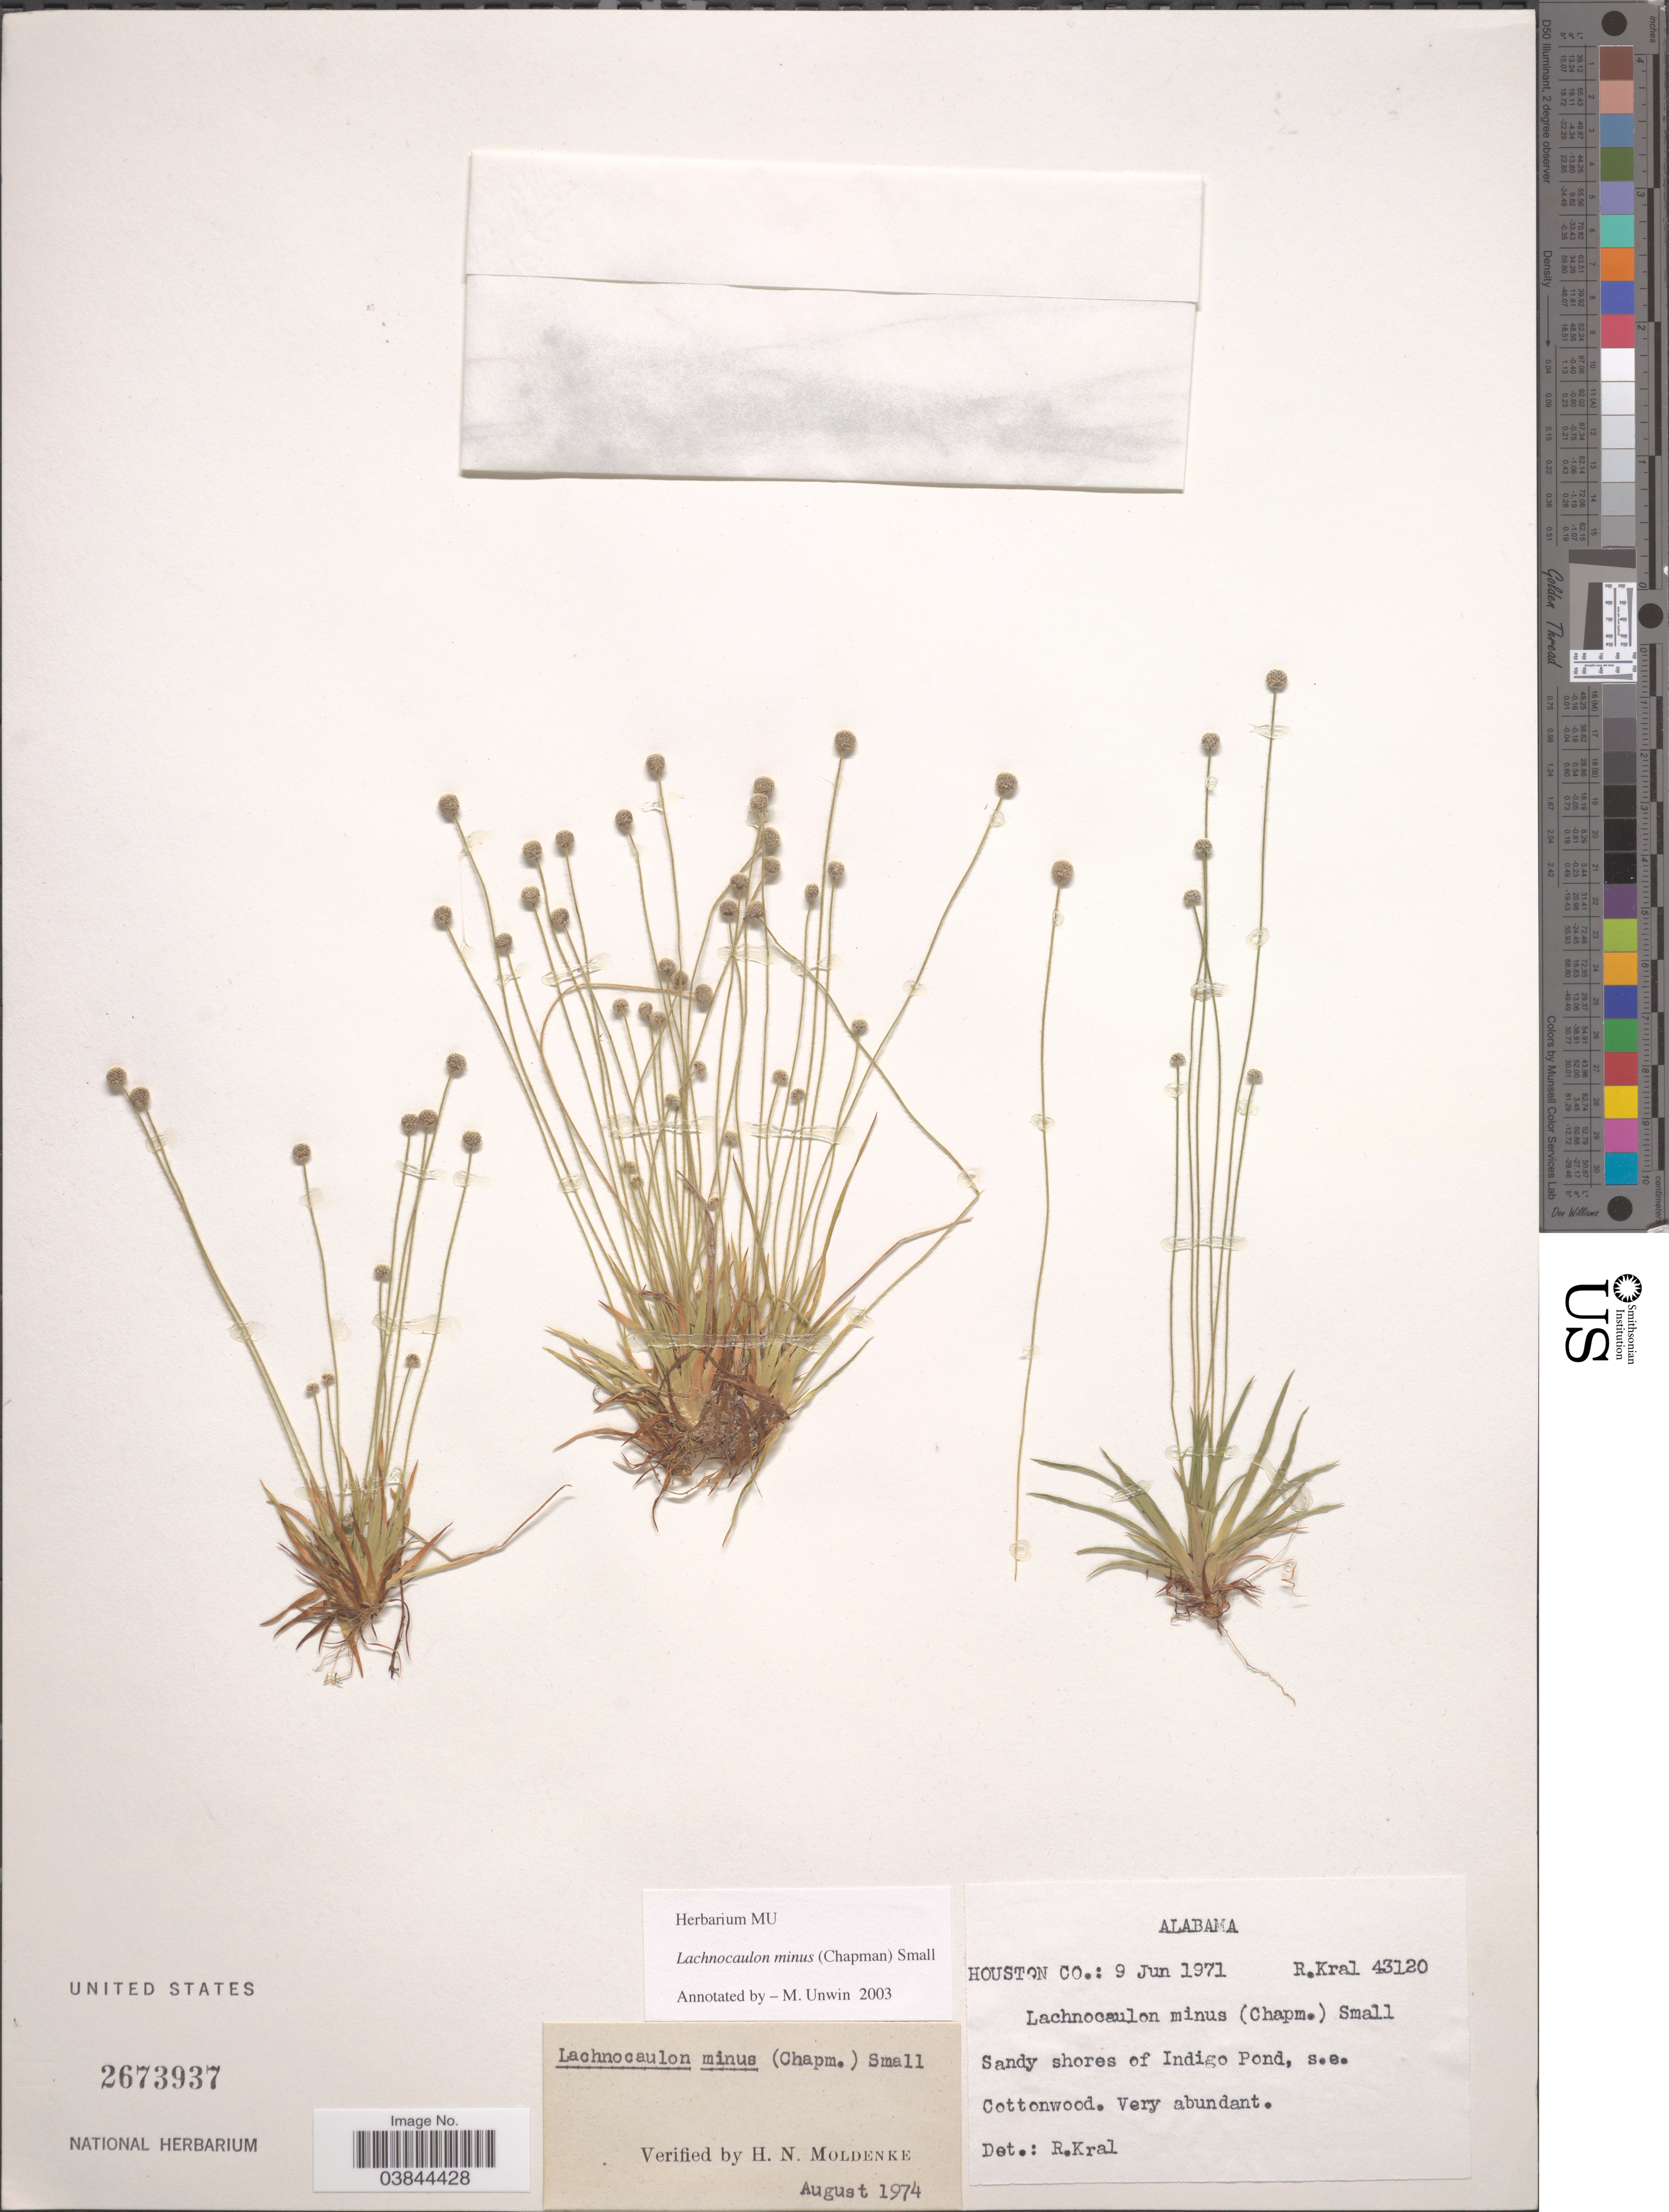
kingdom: Plantae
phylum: Tracheophyta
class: Liliopsida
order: Poales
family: Eriocaulaceae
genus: Lachnocaulon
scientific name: Lachnocaulon minus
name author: (Chapm.) Small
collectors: R. Kral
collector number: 43120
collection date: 1971-06-09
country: United States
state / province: Alabama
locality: Houston Co. Sandy shores of Indigo Pond, s.e. Cottonwood.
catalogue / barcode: US 2673937